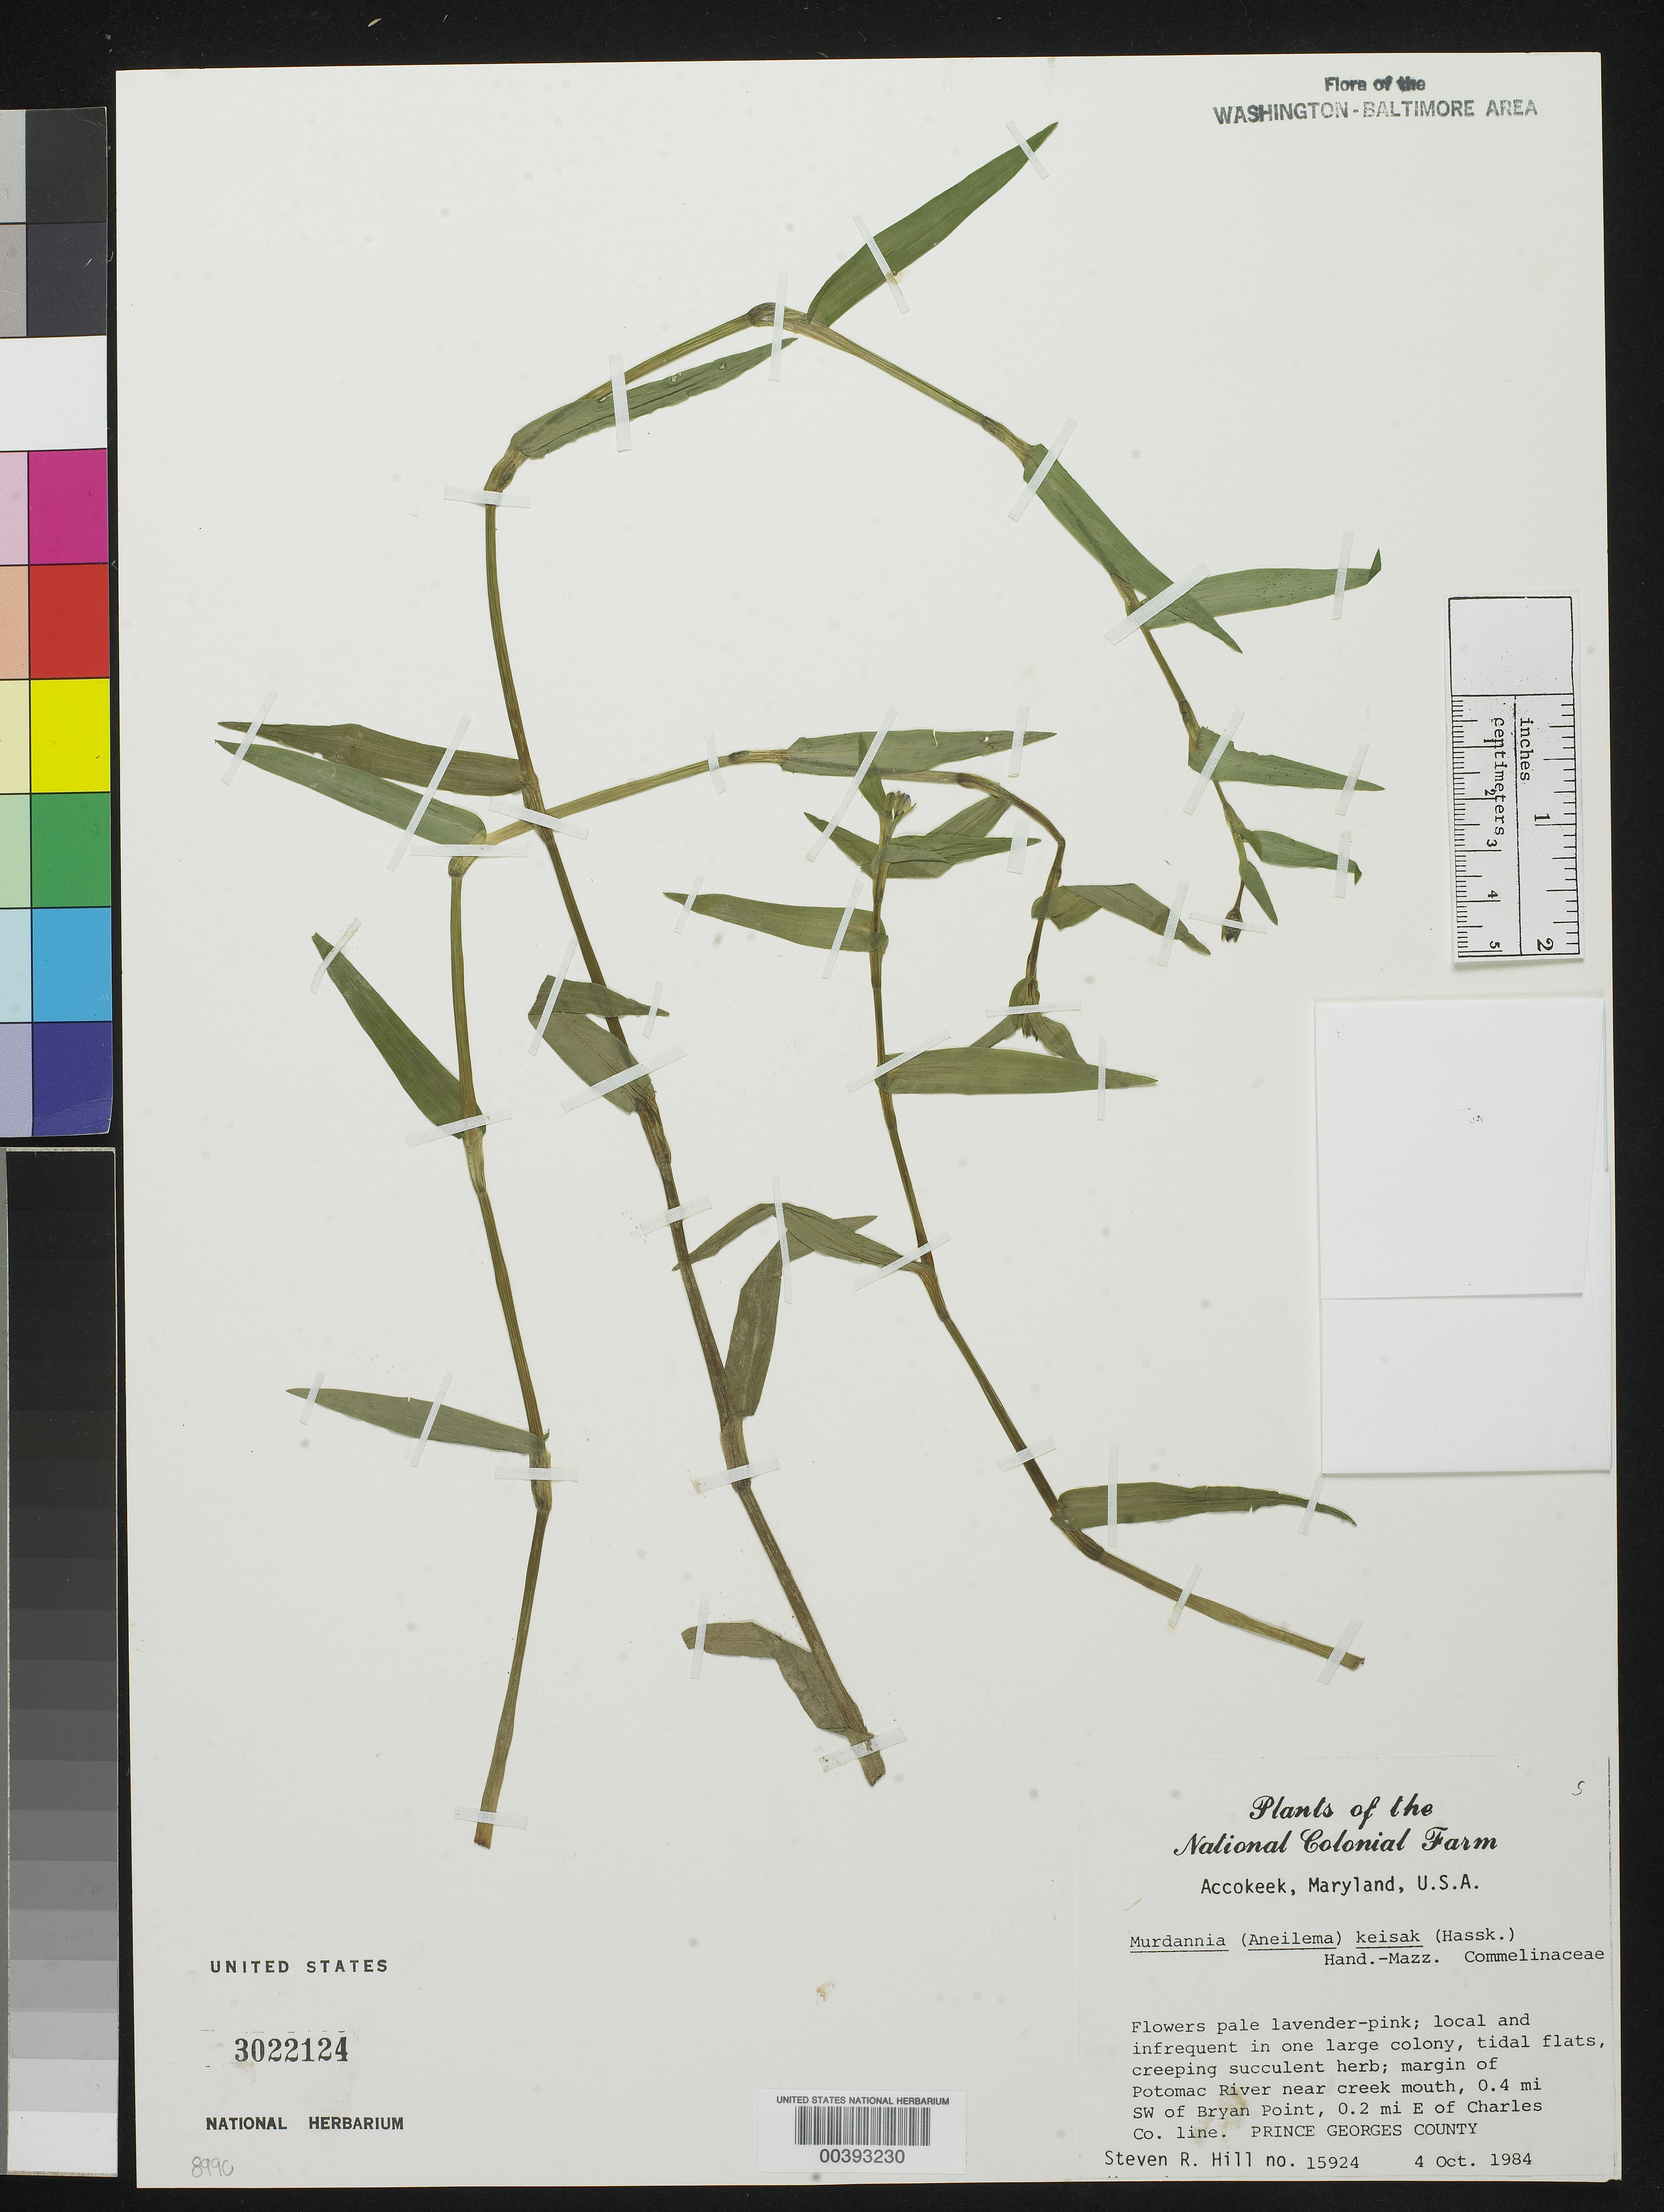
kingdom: Plantae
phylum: Tracheophyta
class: Liliopsida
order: Commelinales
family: Commelinaceae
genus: Murdannia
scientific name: Murdannia keisak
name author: (Hassk.) Hand.-Mazz.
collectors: S. R. Hill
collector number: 15924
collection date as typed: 04 Oct 1984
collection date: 1984-10-04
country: United States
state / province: Maryland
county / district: Prince George's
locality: Accokeek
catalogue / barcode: US 3022124